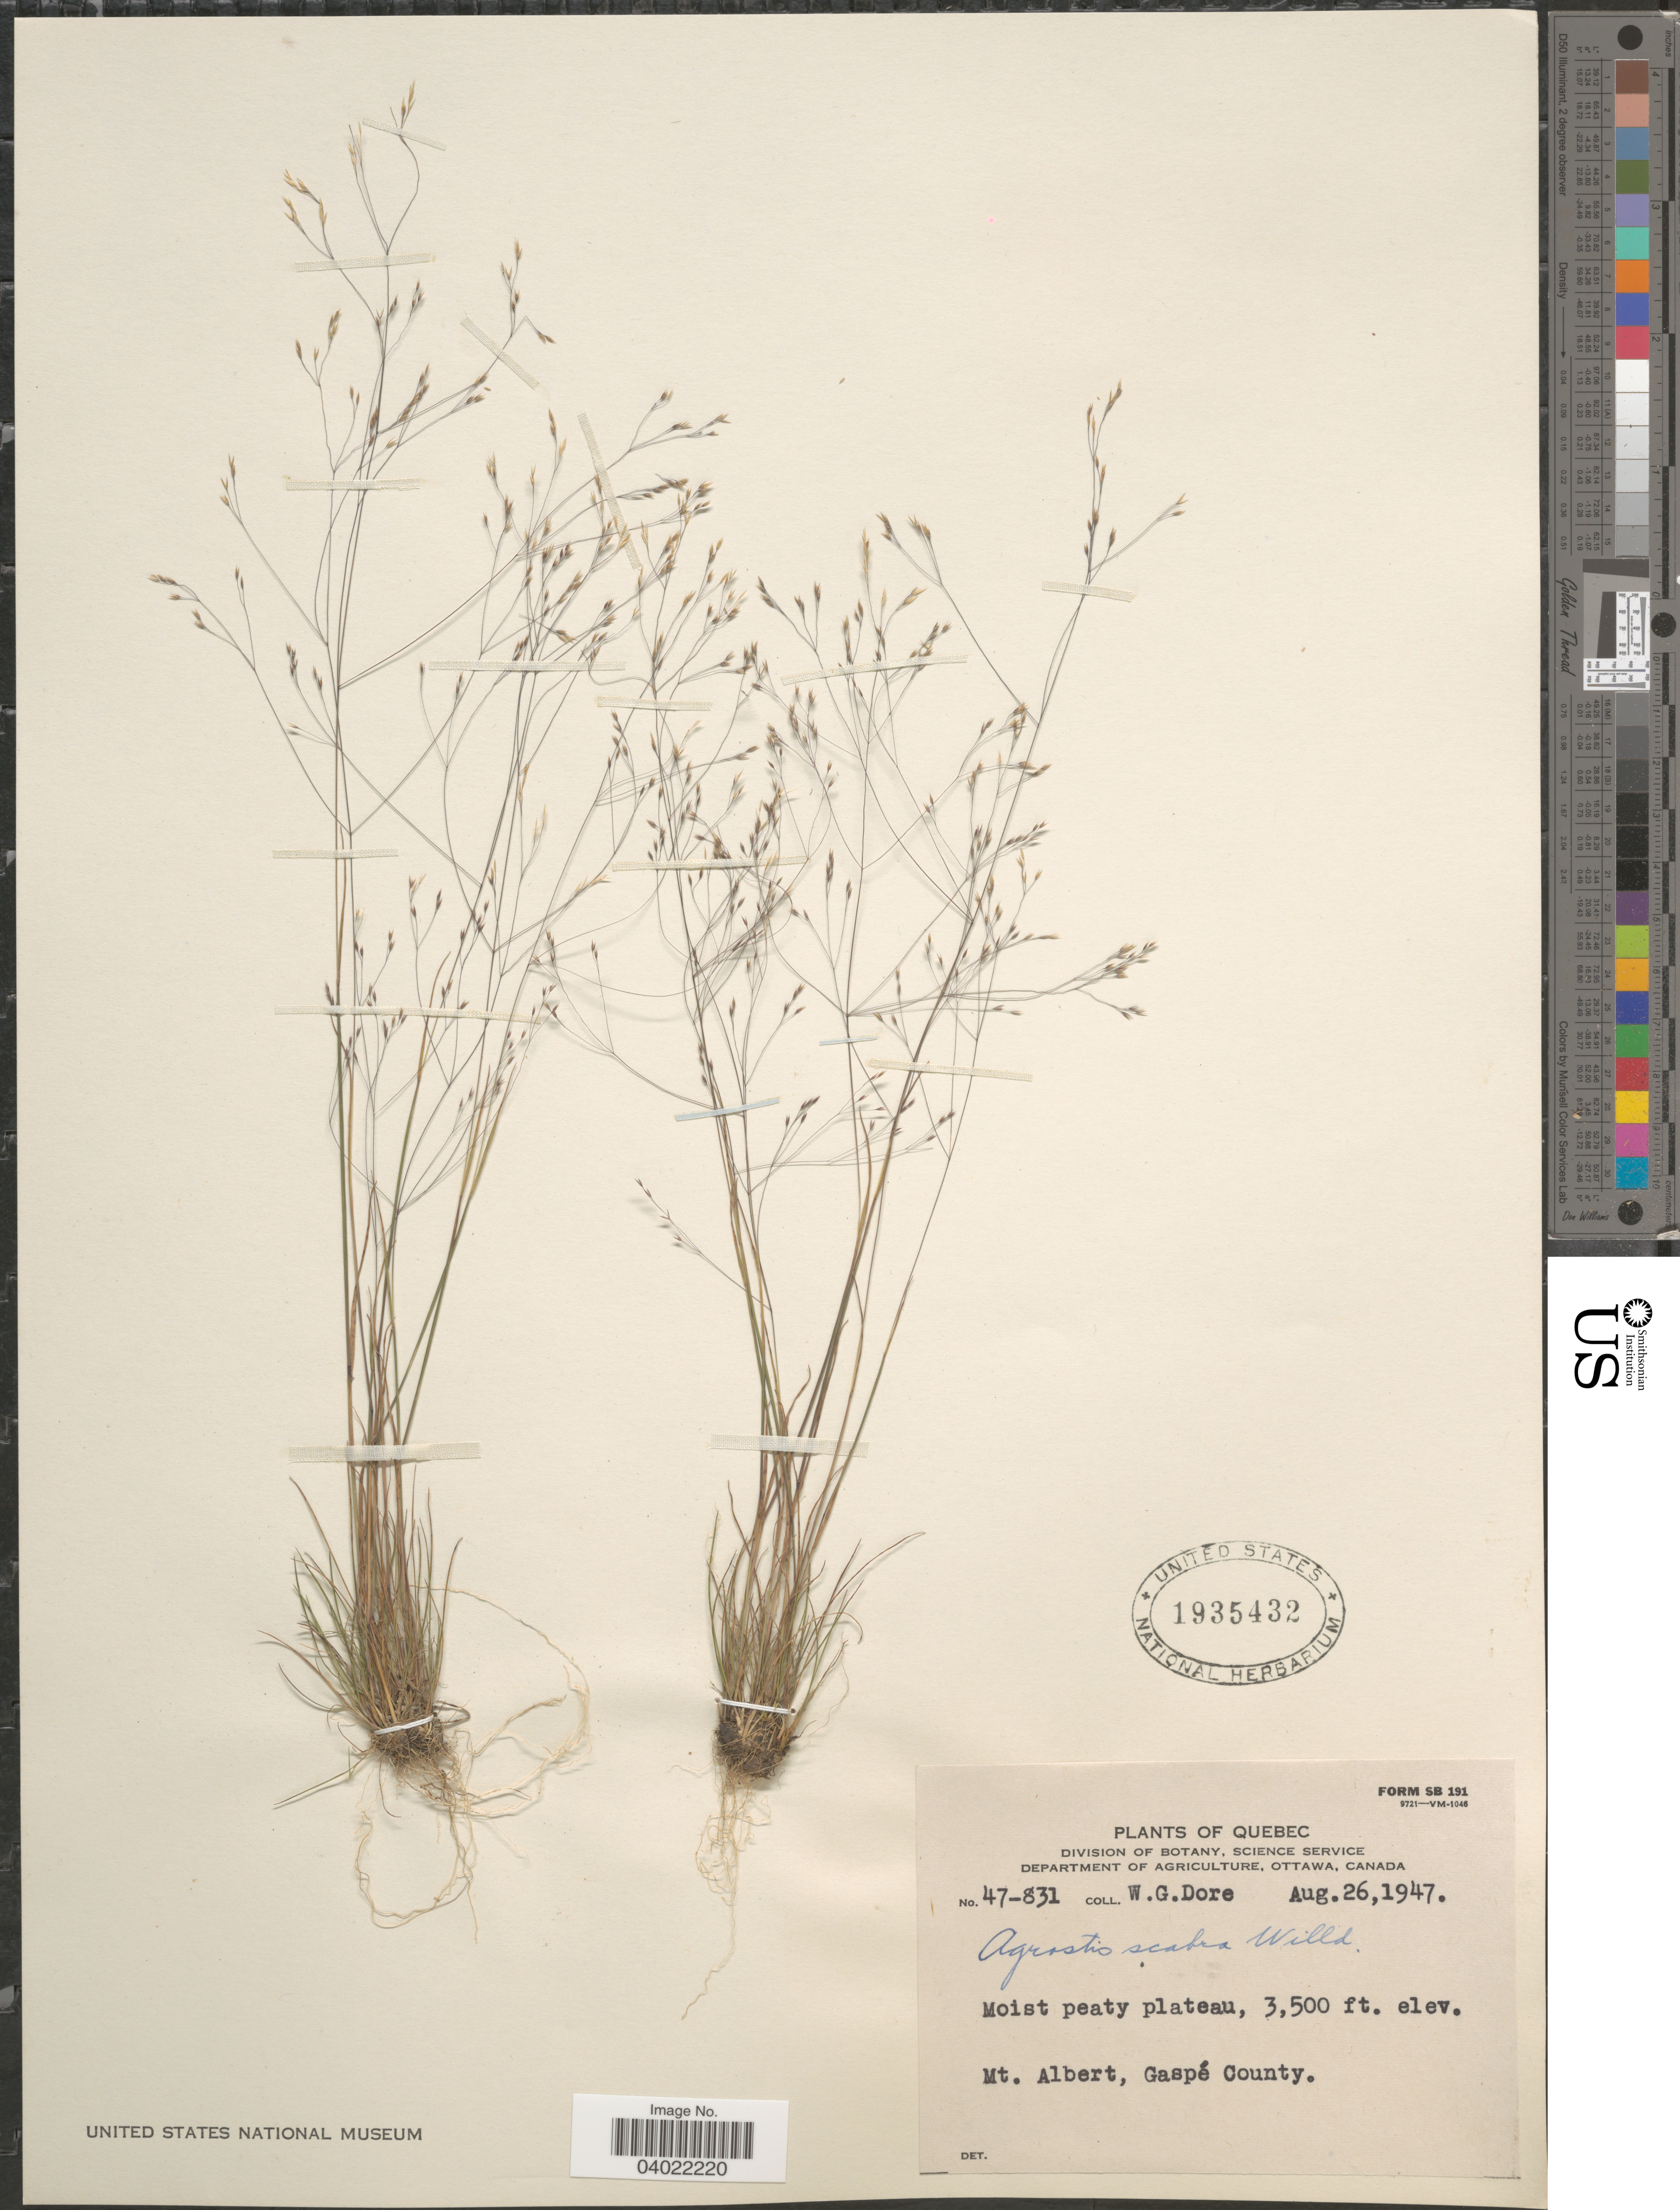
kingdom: Plantae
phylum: Tracheophyta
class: Liliopsida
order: Poales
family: Poaceae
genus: Agrostis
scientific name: Agrostis scabra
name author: Willd.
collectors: W. Dore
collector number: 47-831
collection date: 1947-08-26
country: Canada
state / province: Quebec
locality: Mt. Albert, Gaspé County.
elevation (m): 1067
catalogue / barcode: US 1935432